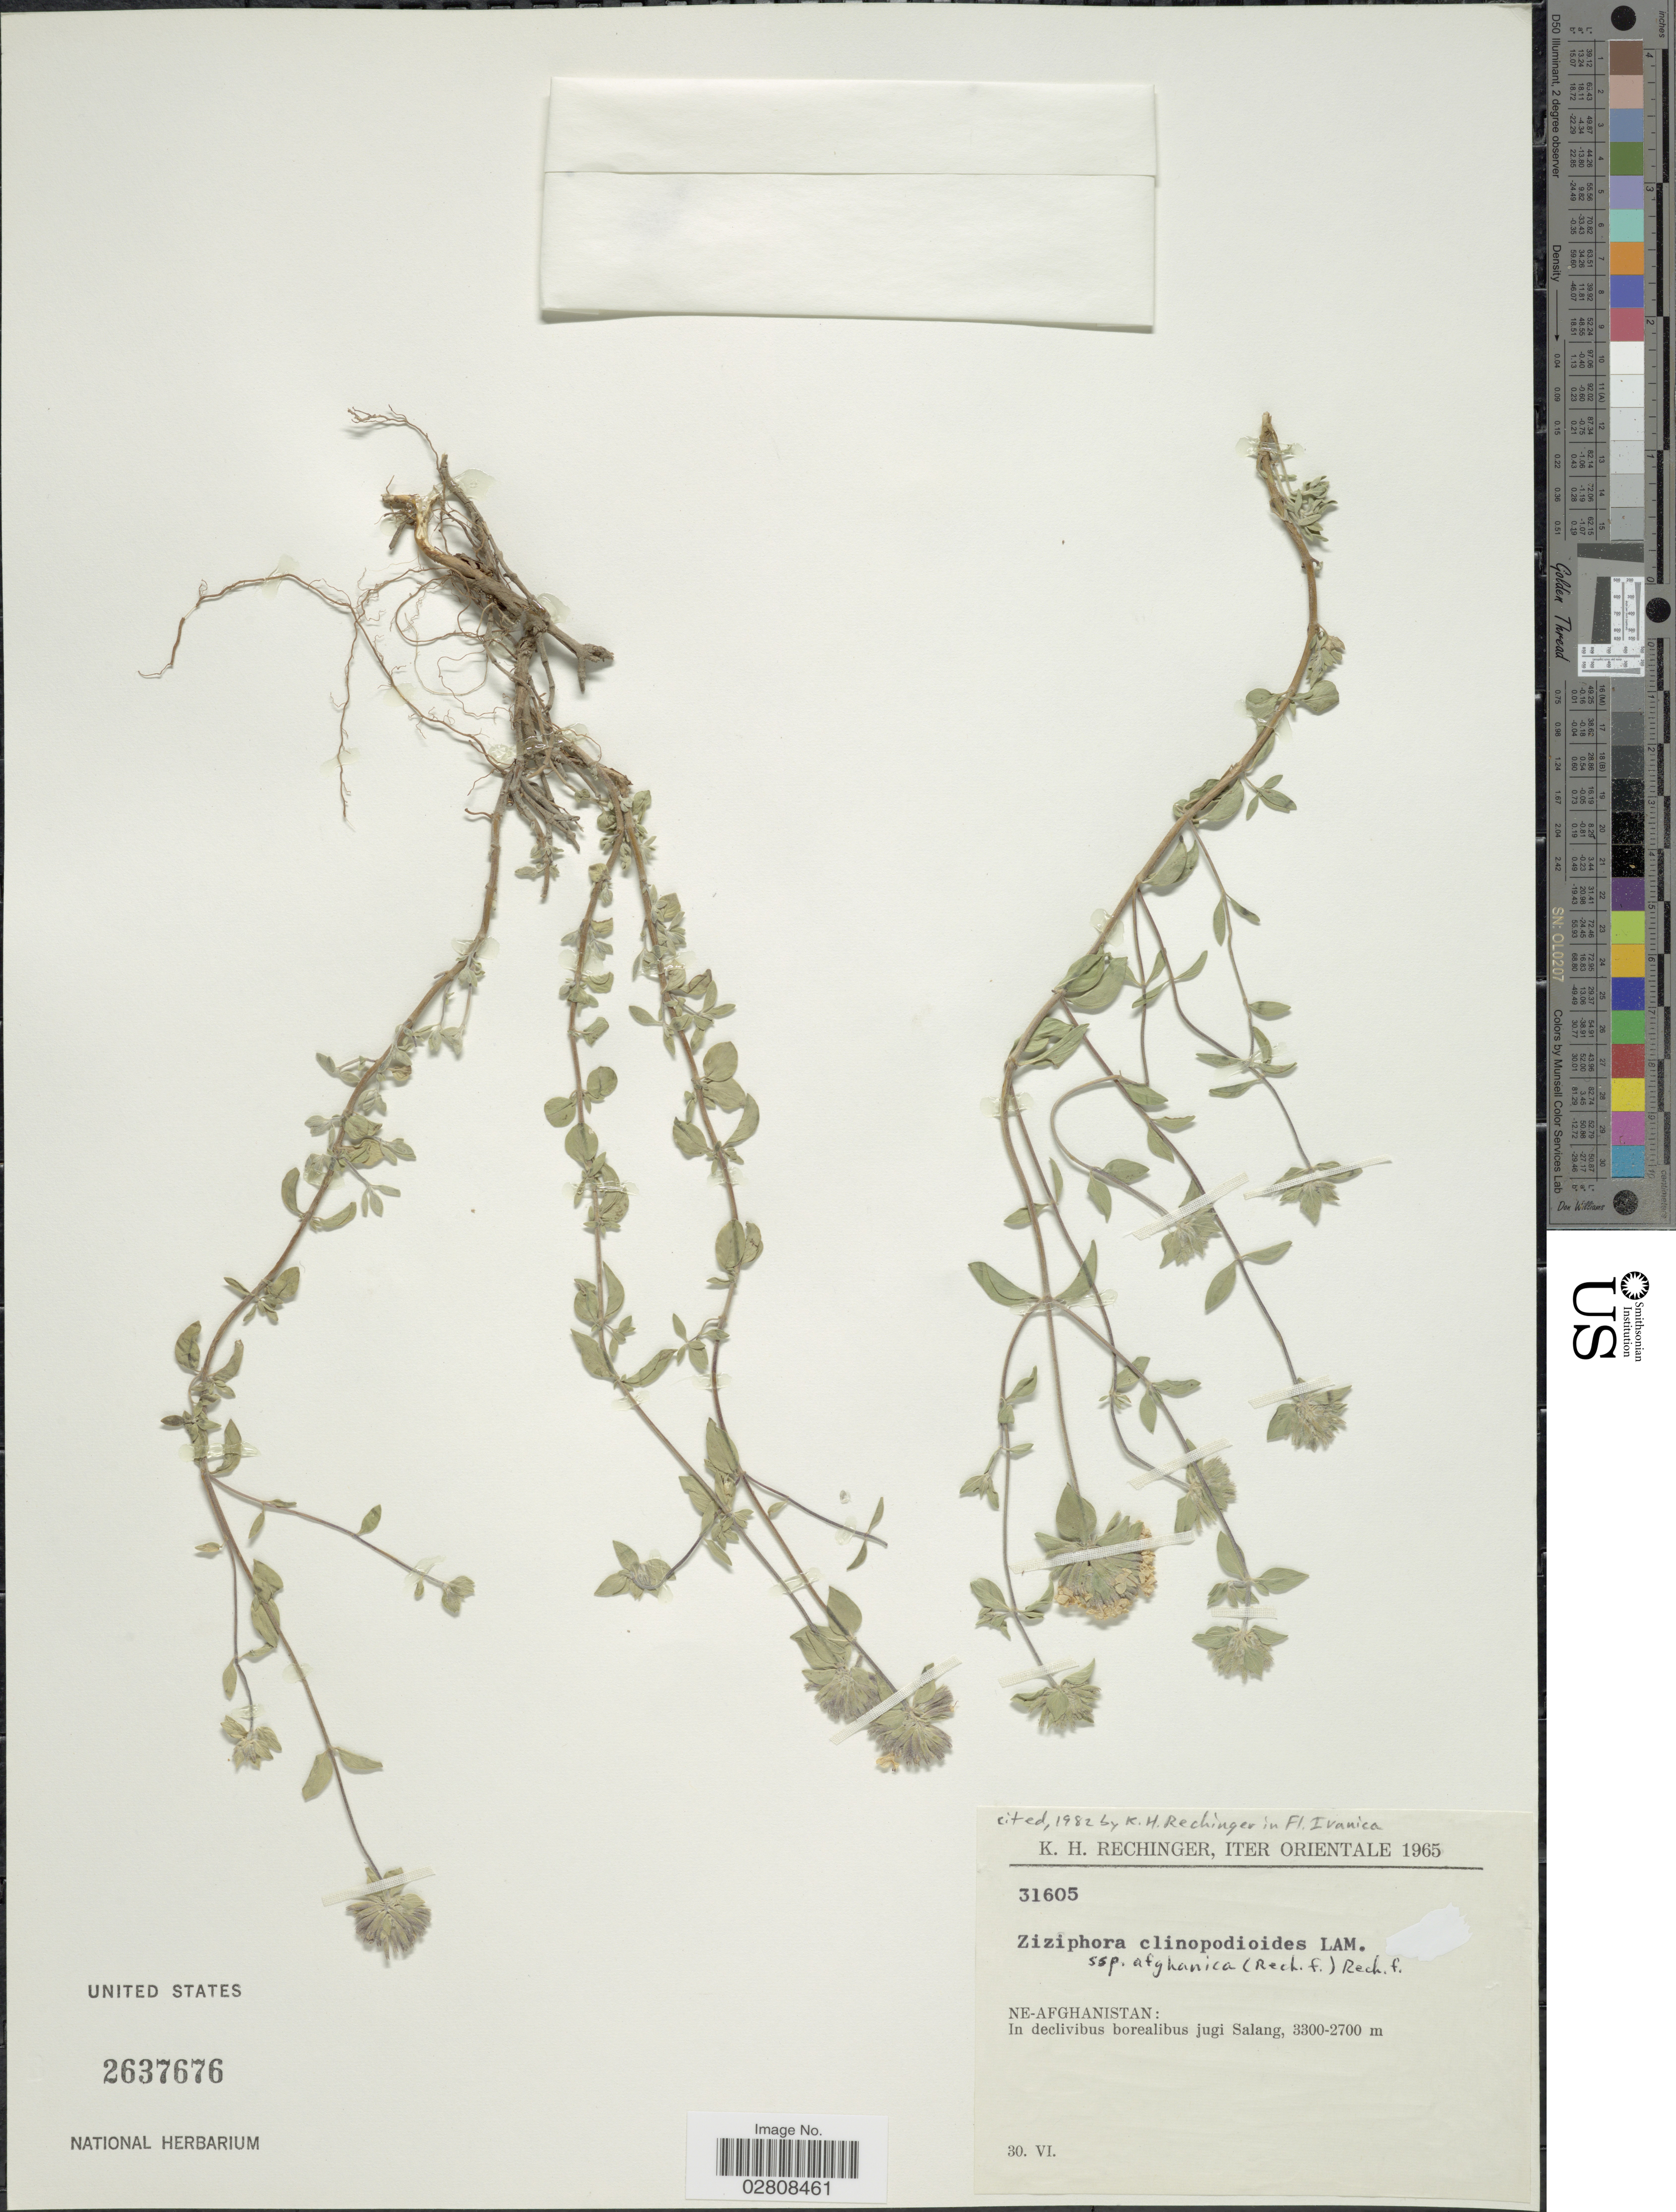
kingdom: Plantae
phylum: Tracheophyta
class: Magnoliopsida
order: Lamiales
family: Lamiaceae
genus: Ziziphora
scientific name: Ziziphora clinopodioides subsp. afghanica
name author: Lam.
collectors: K. H. Rechinger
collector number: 31605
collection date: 1965-06-30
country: Afghanistan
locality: Orientale. NE-Afghanistan: In declivibus borealibus jugi Salang.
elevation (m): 2700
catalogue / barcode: US 2637676